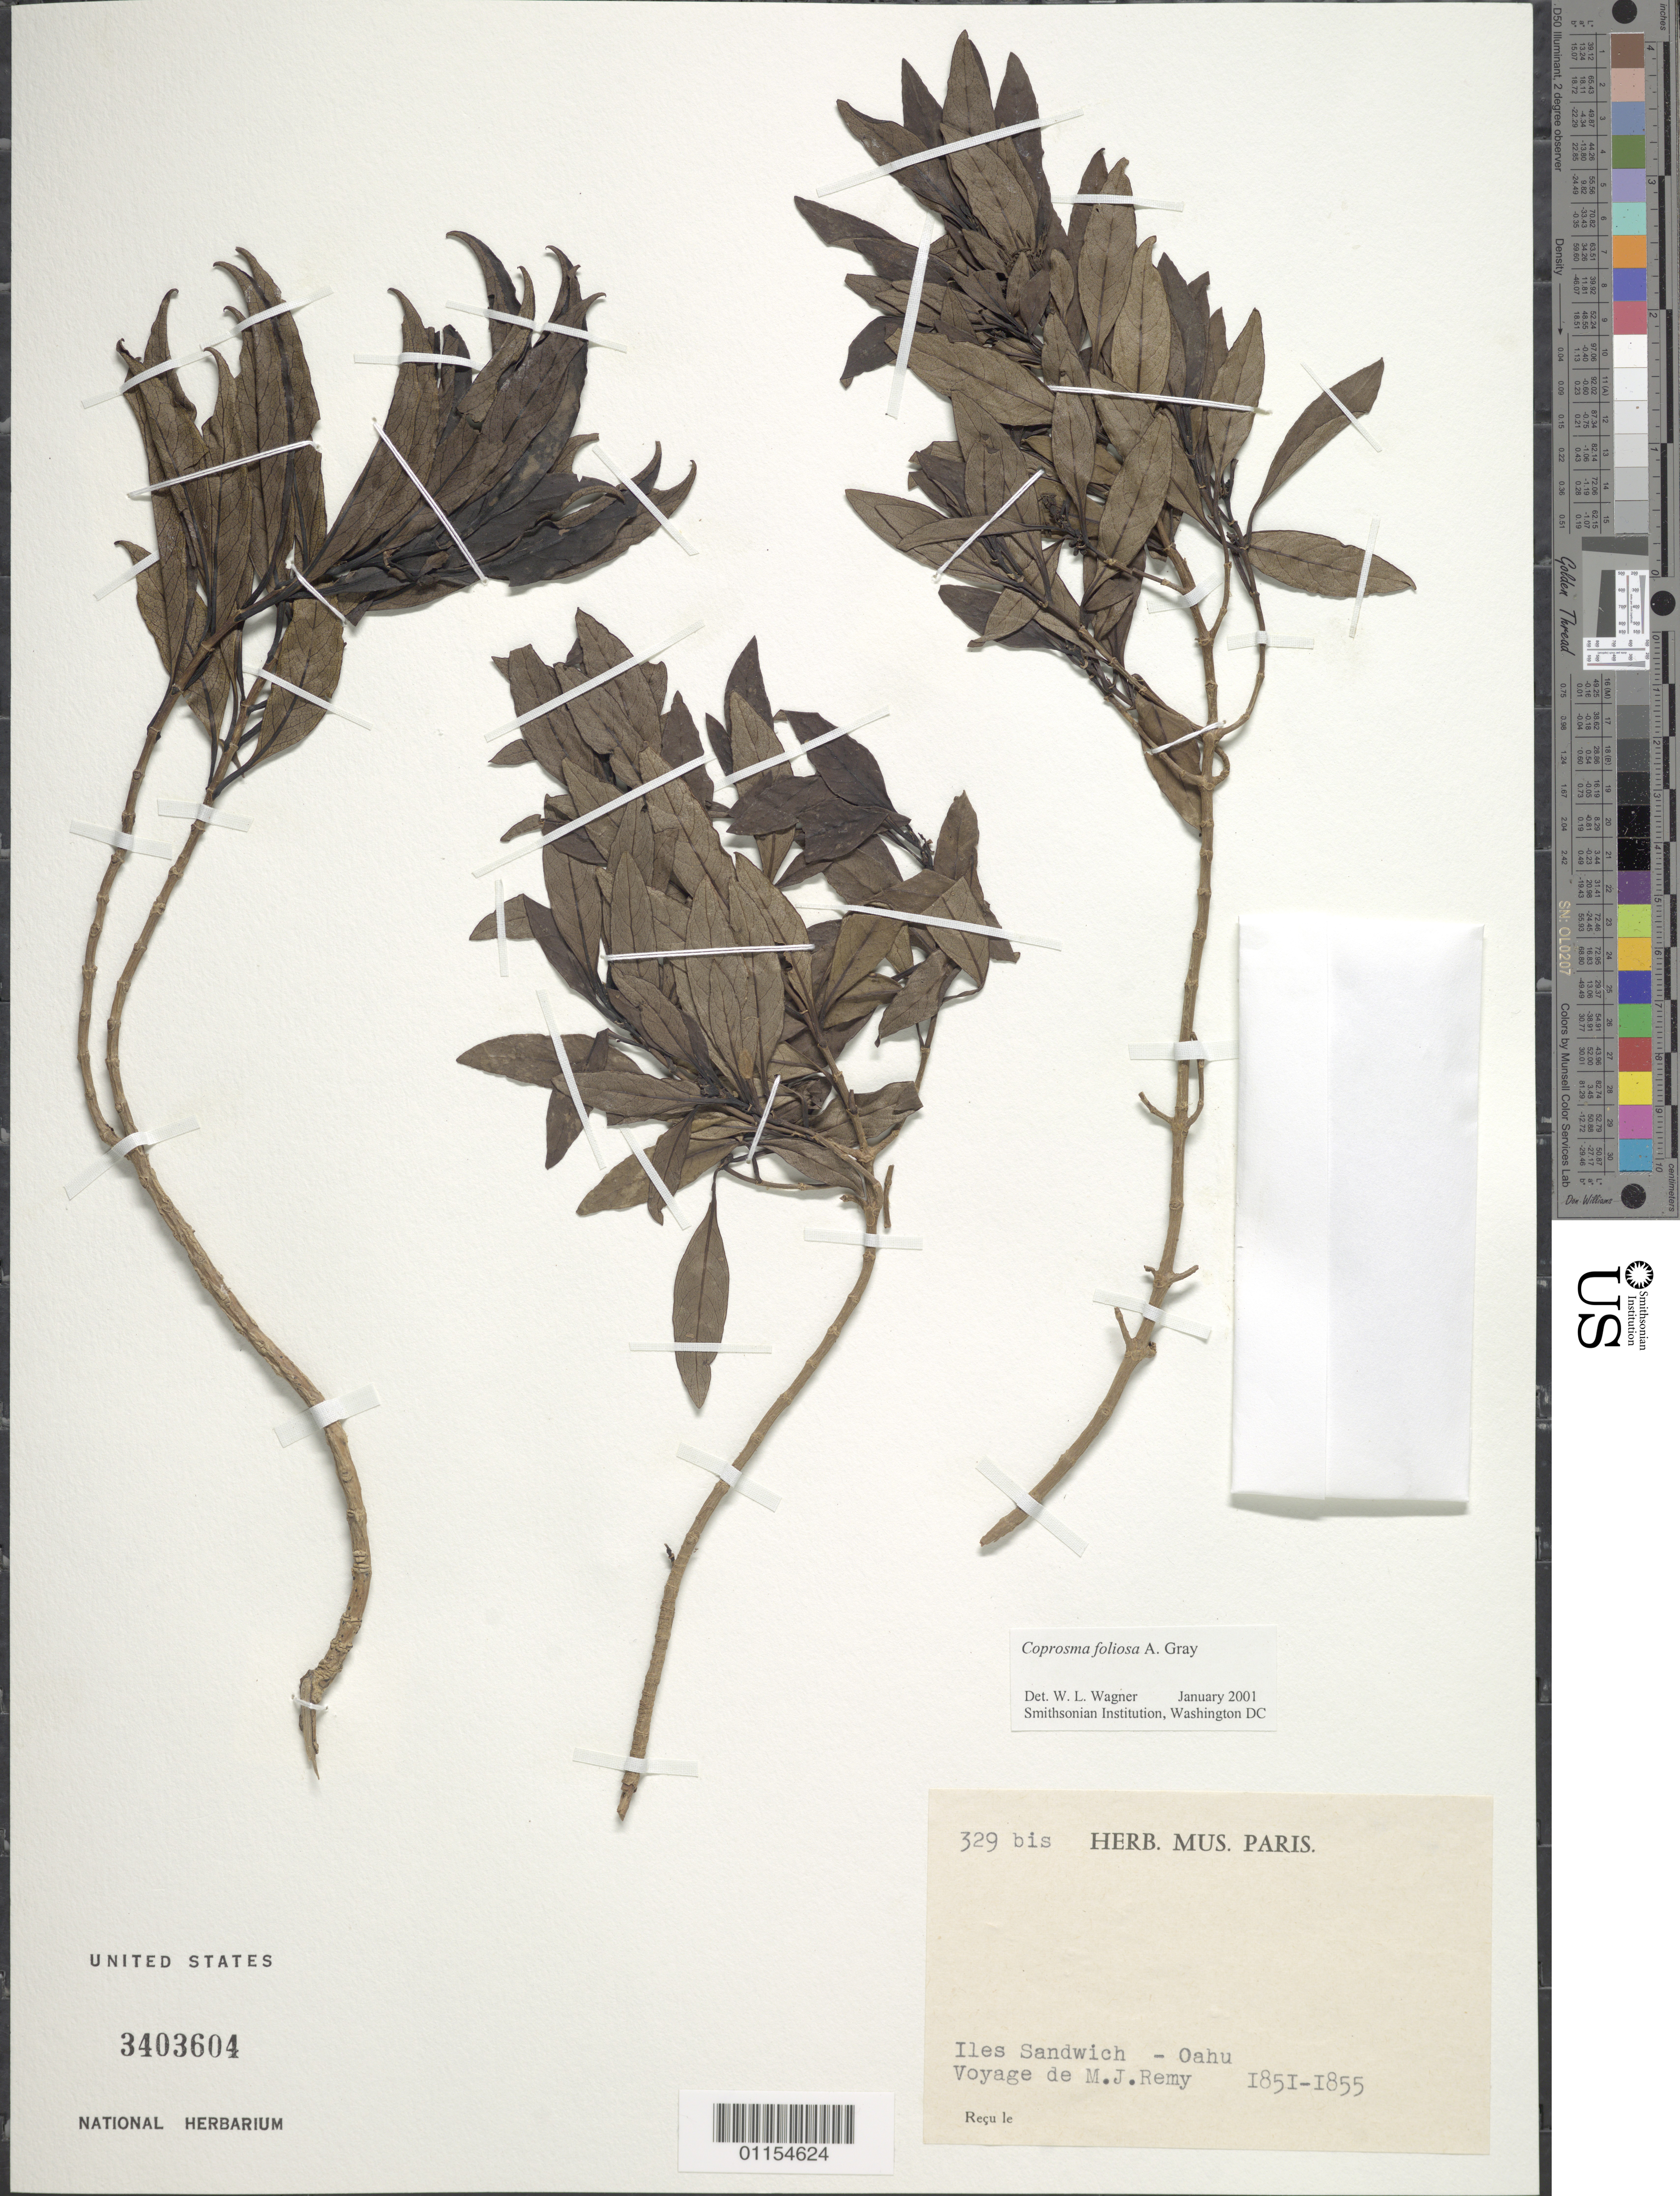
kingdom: Plantae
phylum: Tracheophyta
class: Magnoliopsida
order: Gentianales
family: Rubiaceae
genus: Coprosma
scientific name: Coprosma foliosa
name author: A. Gray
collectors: M. J. Remy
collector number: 329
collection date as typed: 1851 to --- 1855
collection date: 1851/1855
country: United States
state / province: Hawaii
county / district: Honolulu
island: Oahu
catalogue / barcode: US 3403604